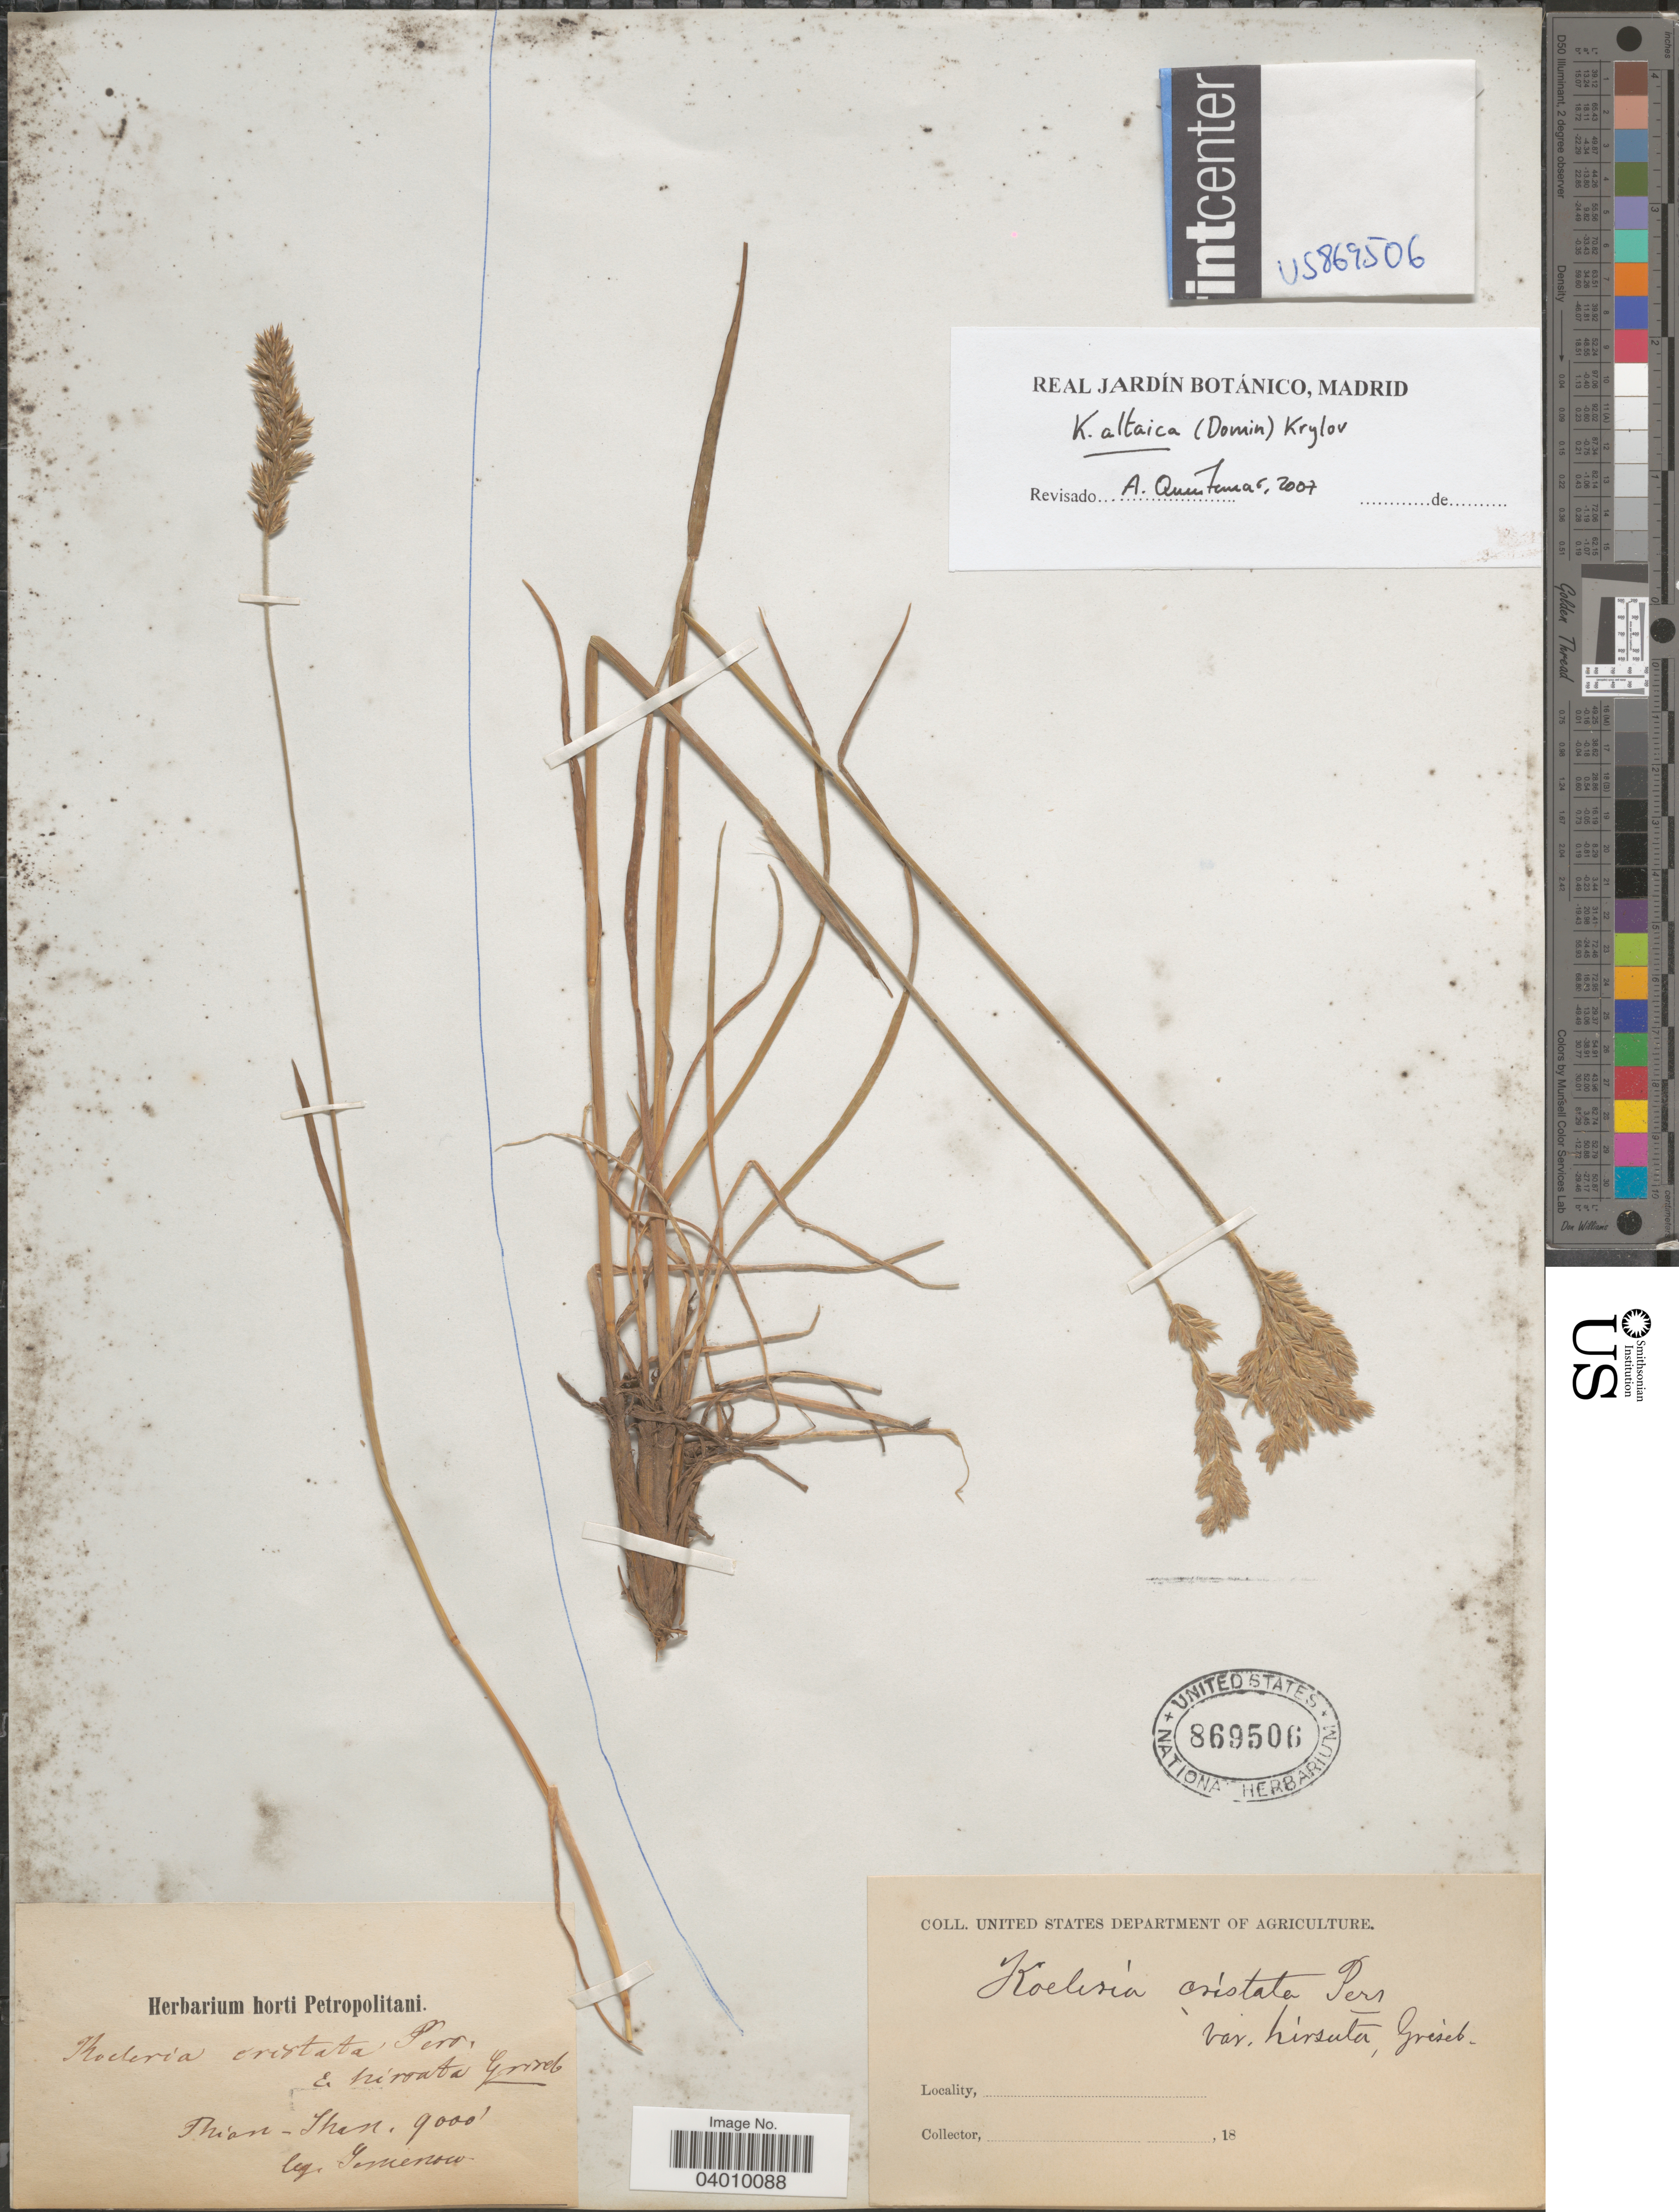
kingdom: Plantae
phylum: Tracheophyta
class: Liliopsida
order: Poales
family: Poaceae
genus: Koeleria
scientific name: Koeleria altaica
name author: (Domin) Krylov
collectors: P. P. Semenov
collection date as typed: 18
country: China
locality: Thian-Shan.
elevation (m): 2743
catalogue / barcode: US 869506